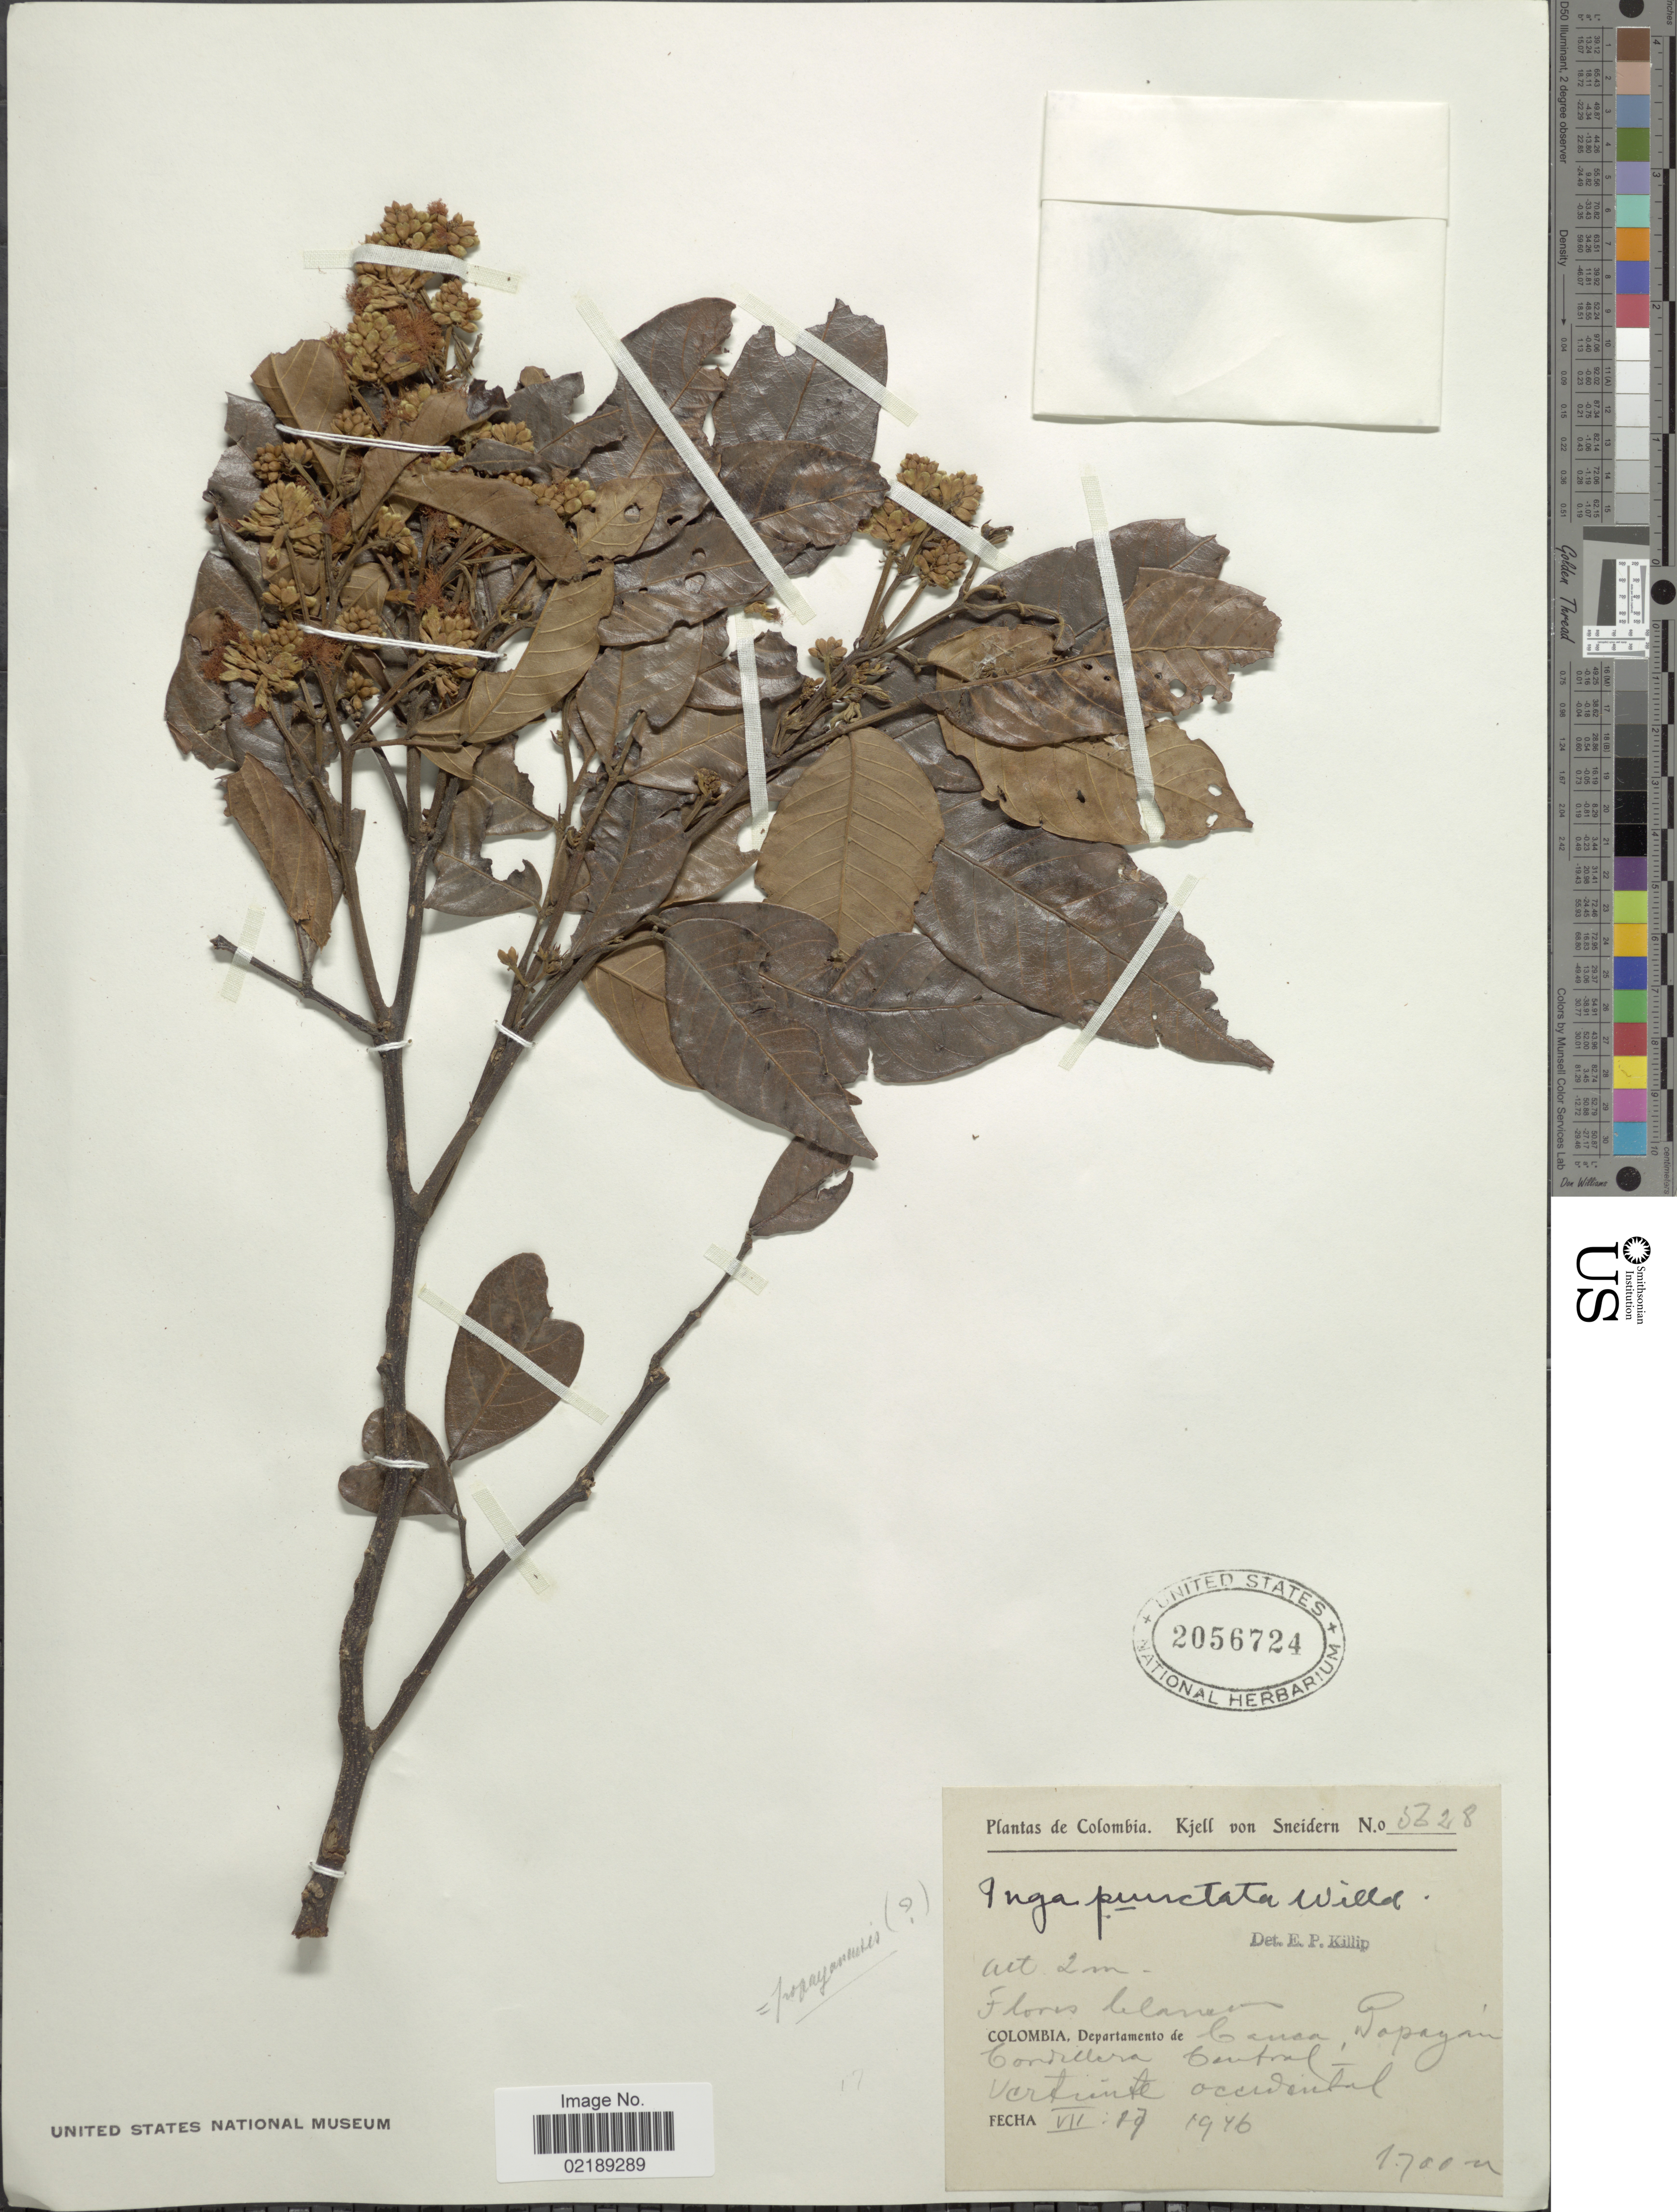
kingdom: Plantae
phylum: Tracheophyta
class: Magnoliopsida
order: Fabales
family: Fabaceae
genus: Inga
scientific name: Inga punctata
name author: Willd.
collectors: K. von Sneidern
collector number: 5628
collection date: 1946-07-17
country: Colombia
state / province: Cauca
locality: Popayan, Cordillera Central, vertiente occidental.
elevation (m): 1700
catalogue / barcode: US 2056724